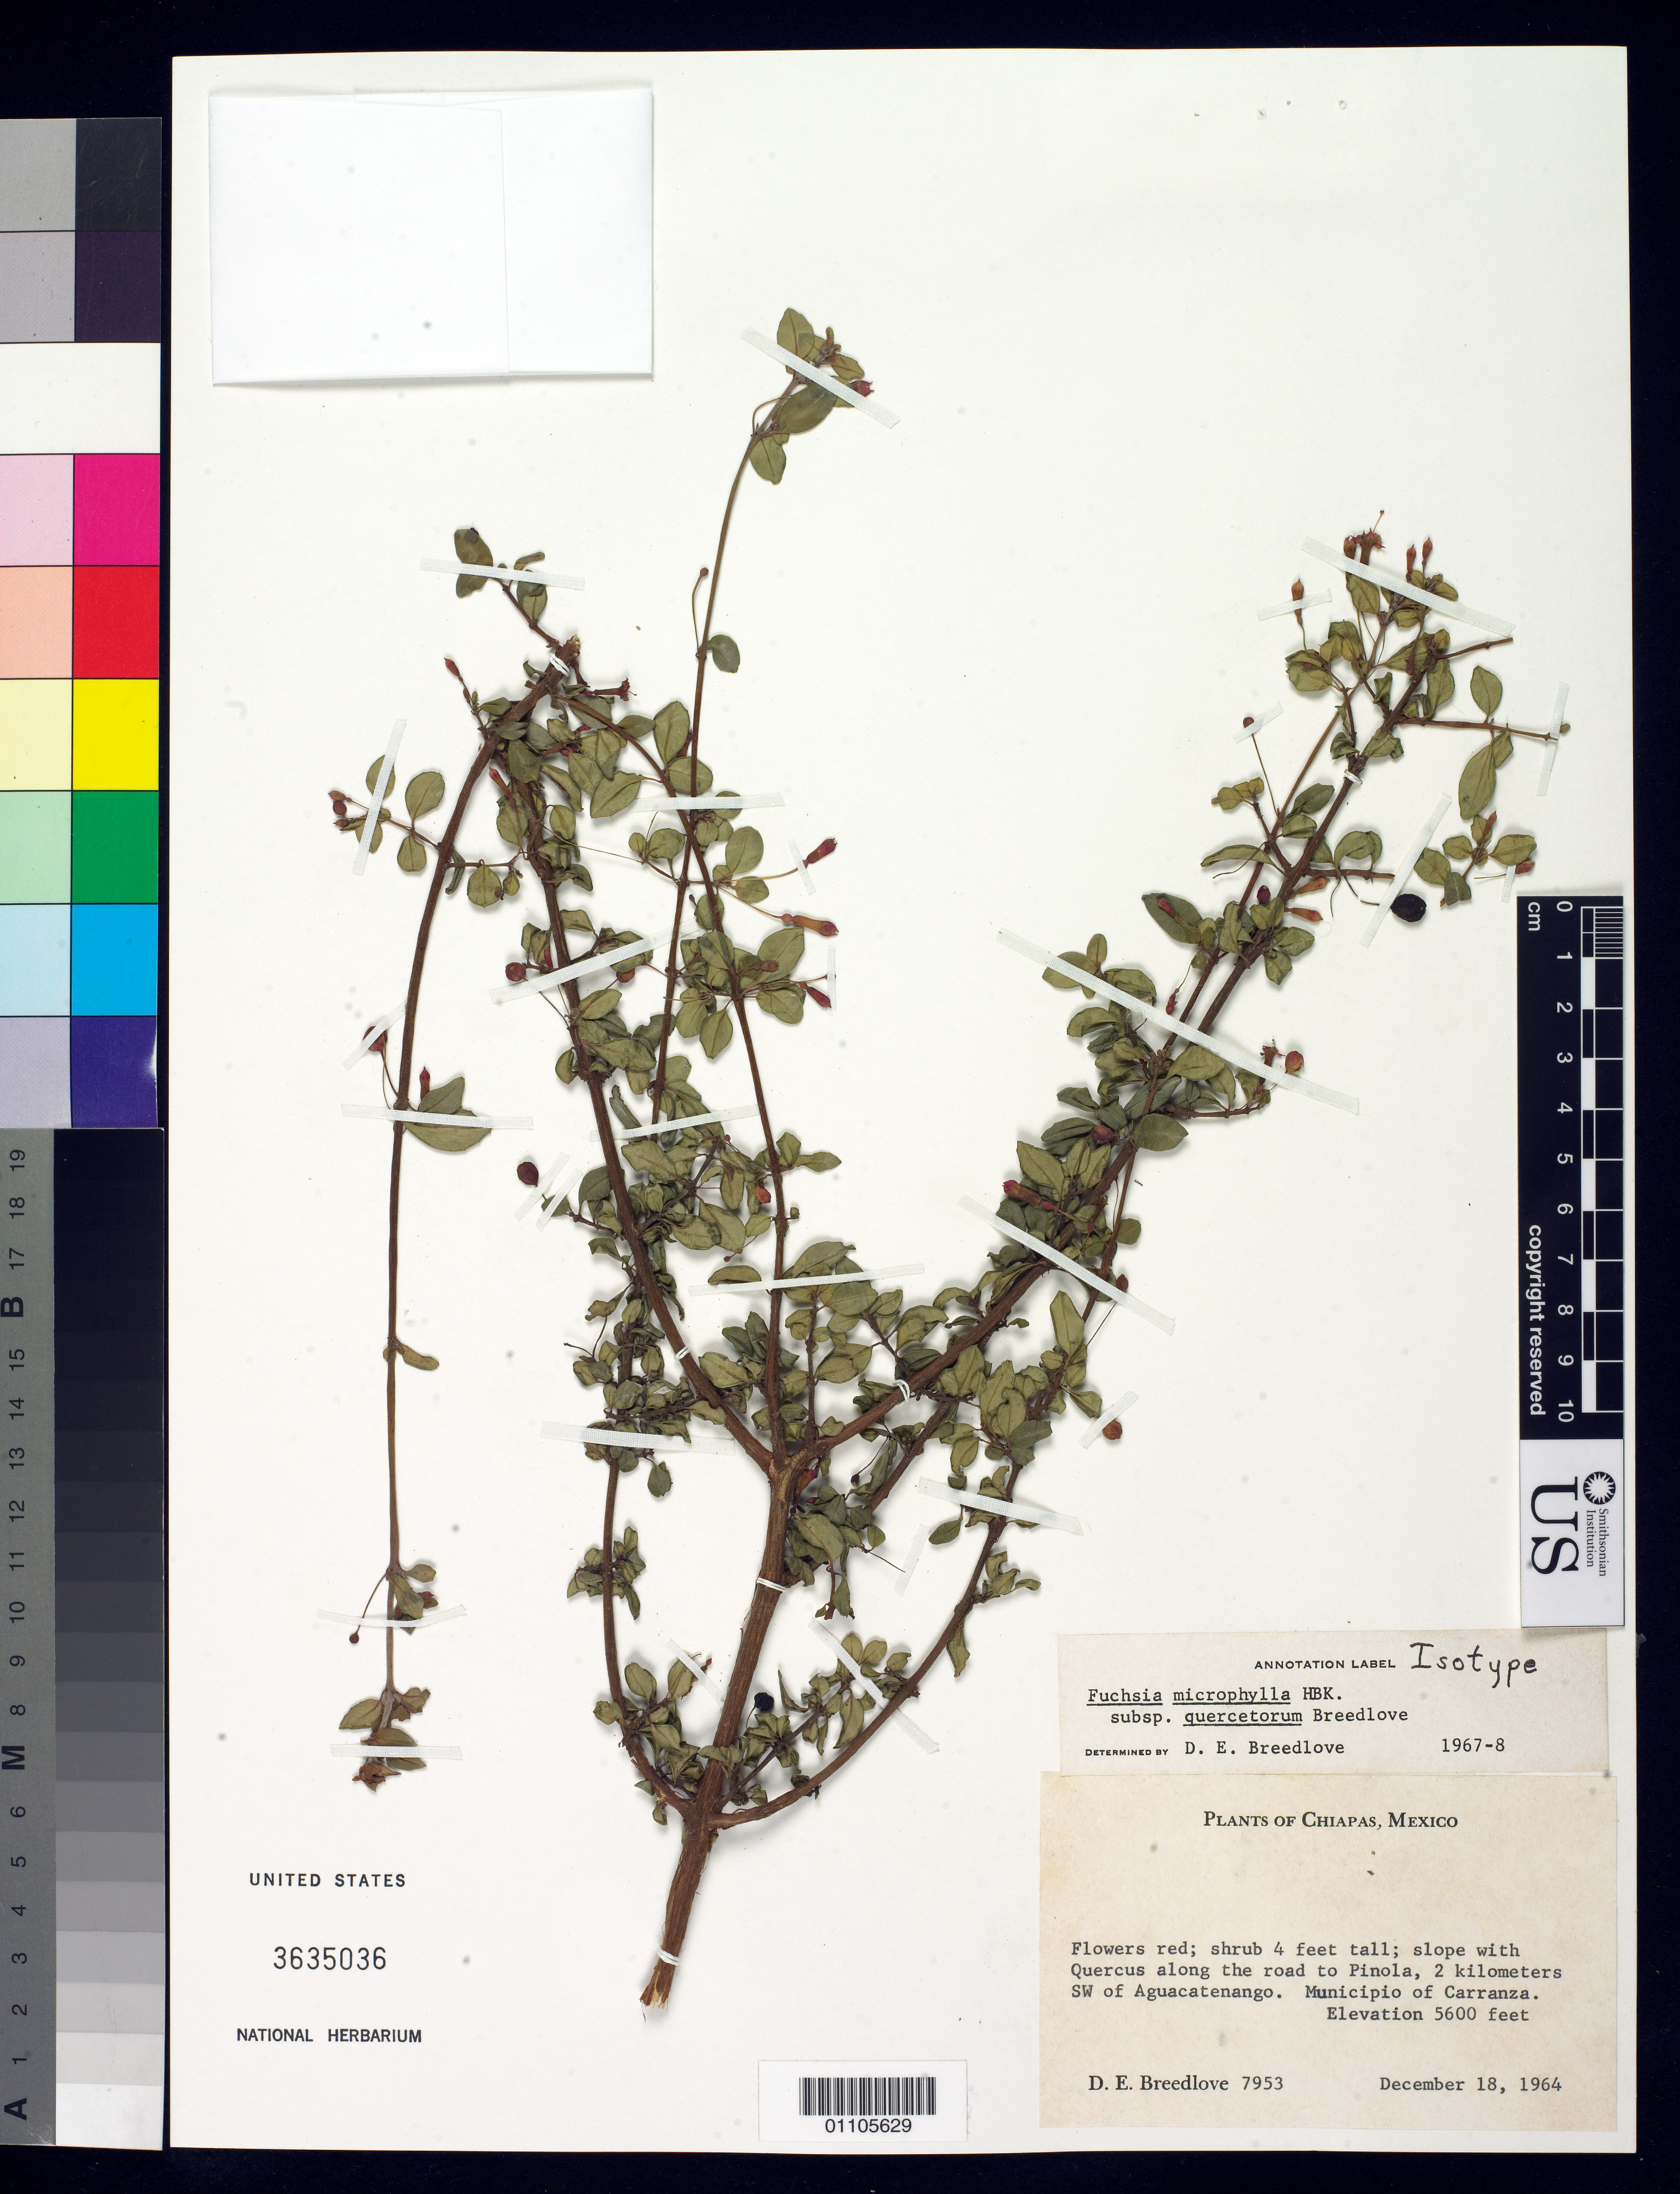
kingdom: Plantae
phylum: Tracheophyta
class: Magnoliopsida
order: Myrtales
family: Onagraceae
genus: Fuchsia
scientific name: Fuchsia microphylla subsp. quercetorum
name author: Breedlove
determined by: Breedlove, D. E.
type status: Isotype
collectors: D. E. Breedlove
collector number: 7953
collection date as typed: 18 Dec 1964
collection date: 1964-12-18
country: Mexico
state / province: Chiapas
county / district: Carranza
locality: Road to Pinola, SW of Aguacatenango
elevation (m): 1707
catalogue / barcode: US 3635036